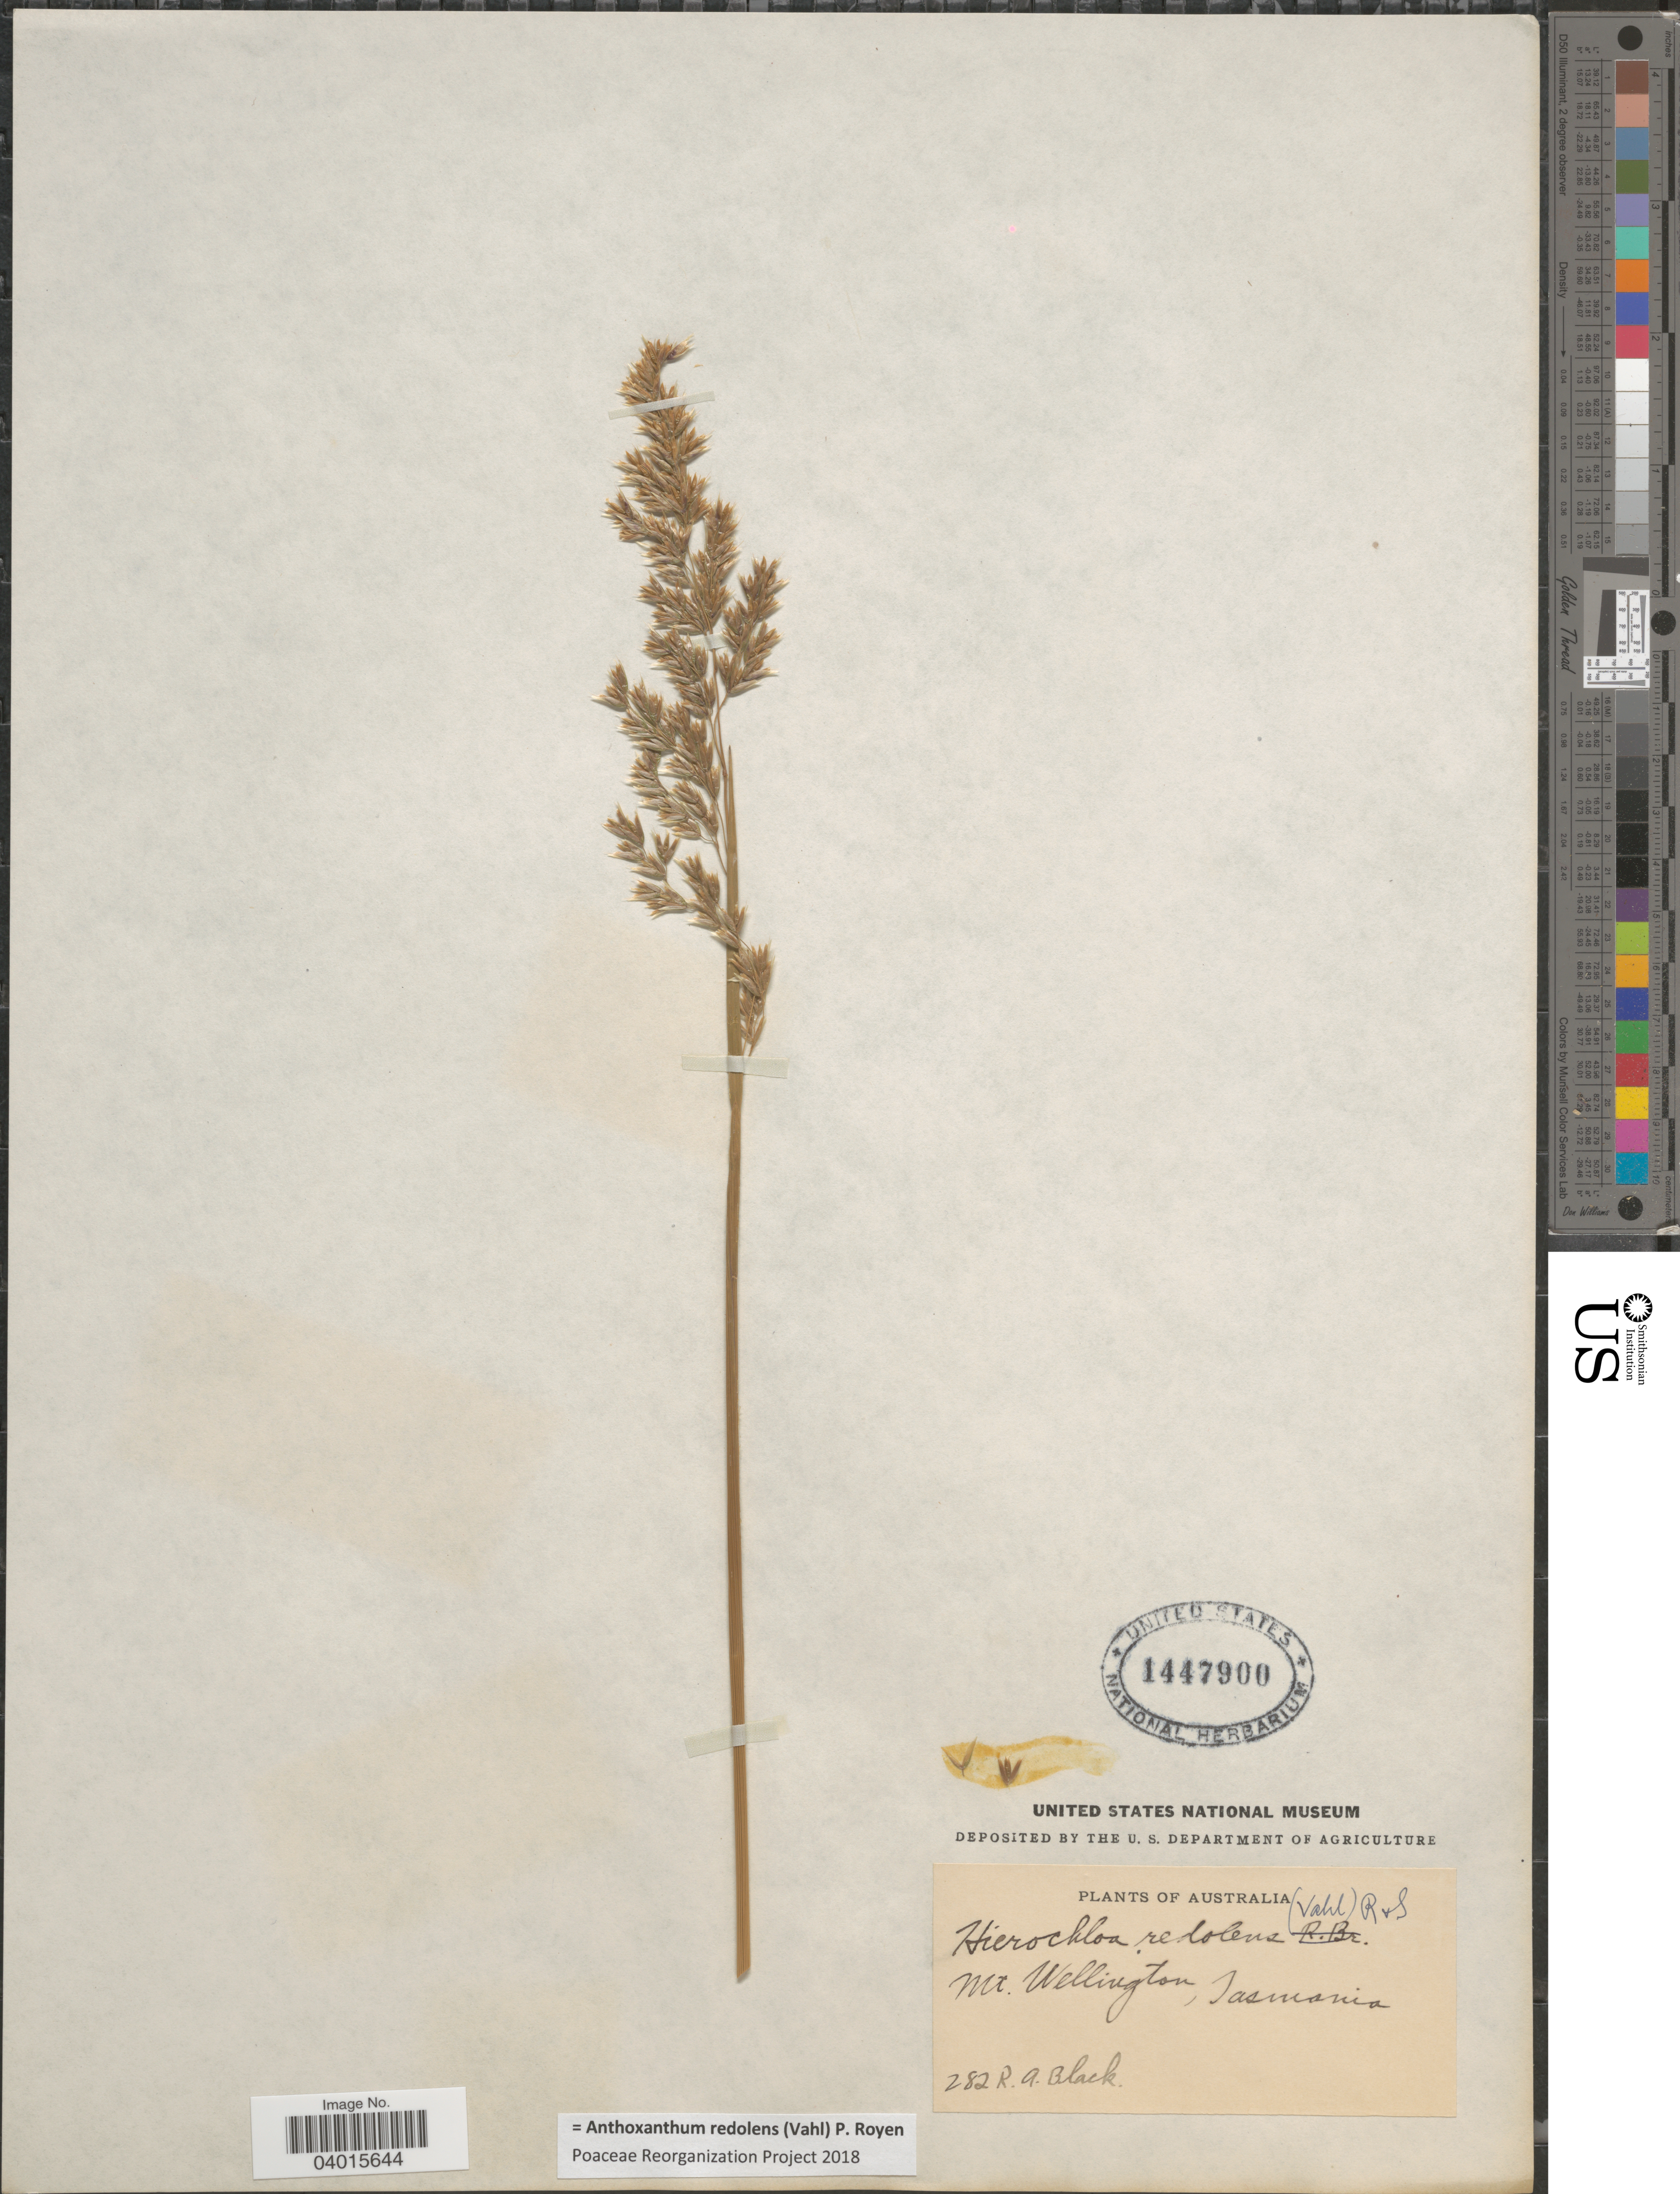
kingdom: Plantae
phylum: Tracheophyta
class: Liliopsida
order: Poales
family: Poaceae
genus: Anthoxanthum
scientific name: Anthoxanthum redolens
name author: (Vahl) P. Royen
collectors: R. A. Black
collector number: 282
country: Australia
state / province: Tasmania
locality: Mt. Wellington.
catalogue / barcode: US 1447900